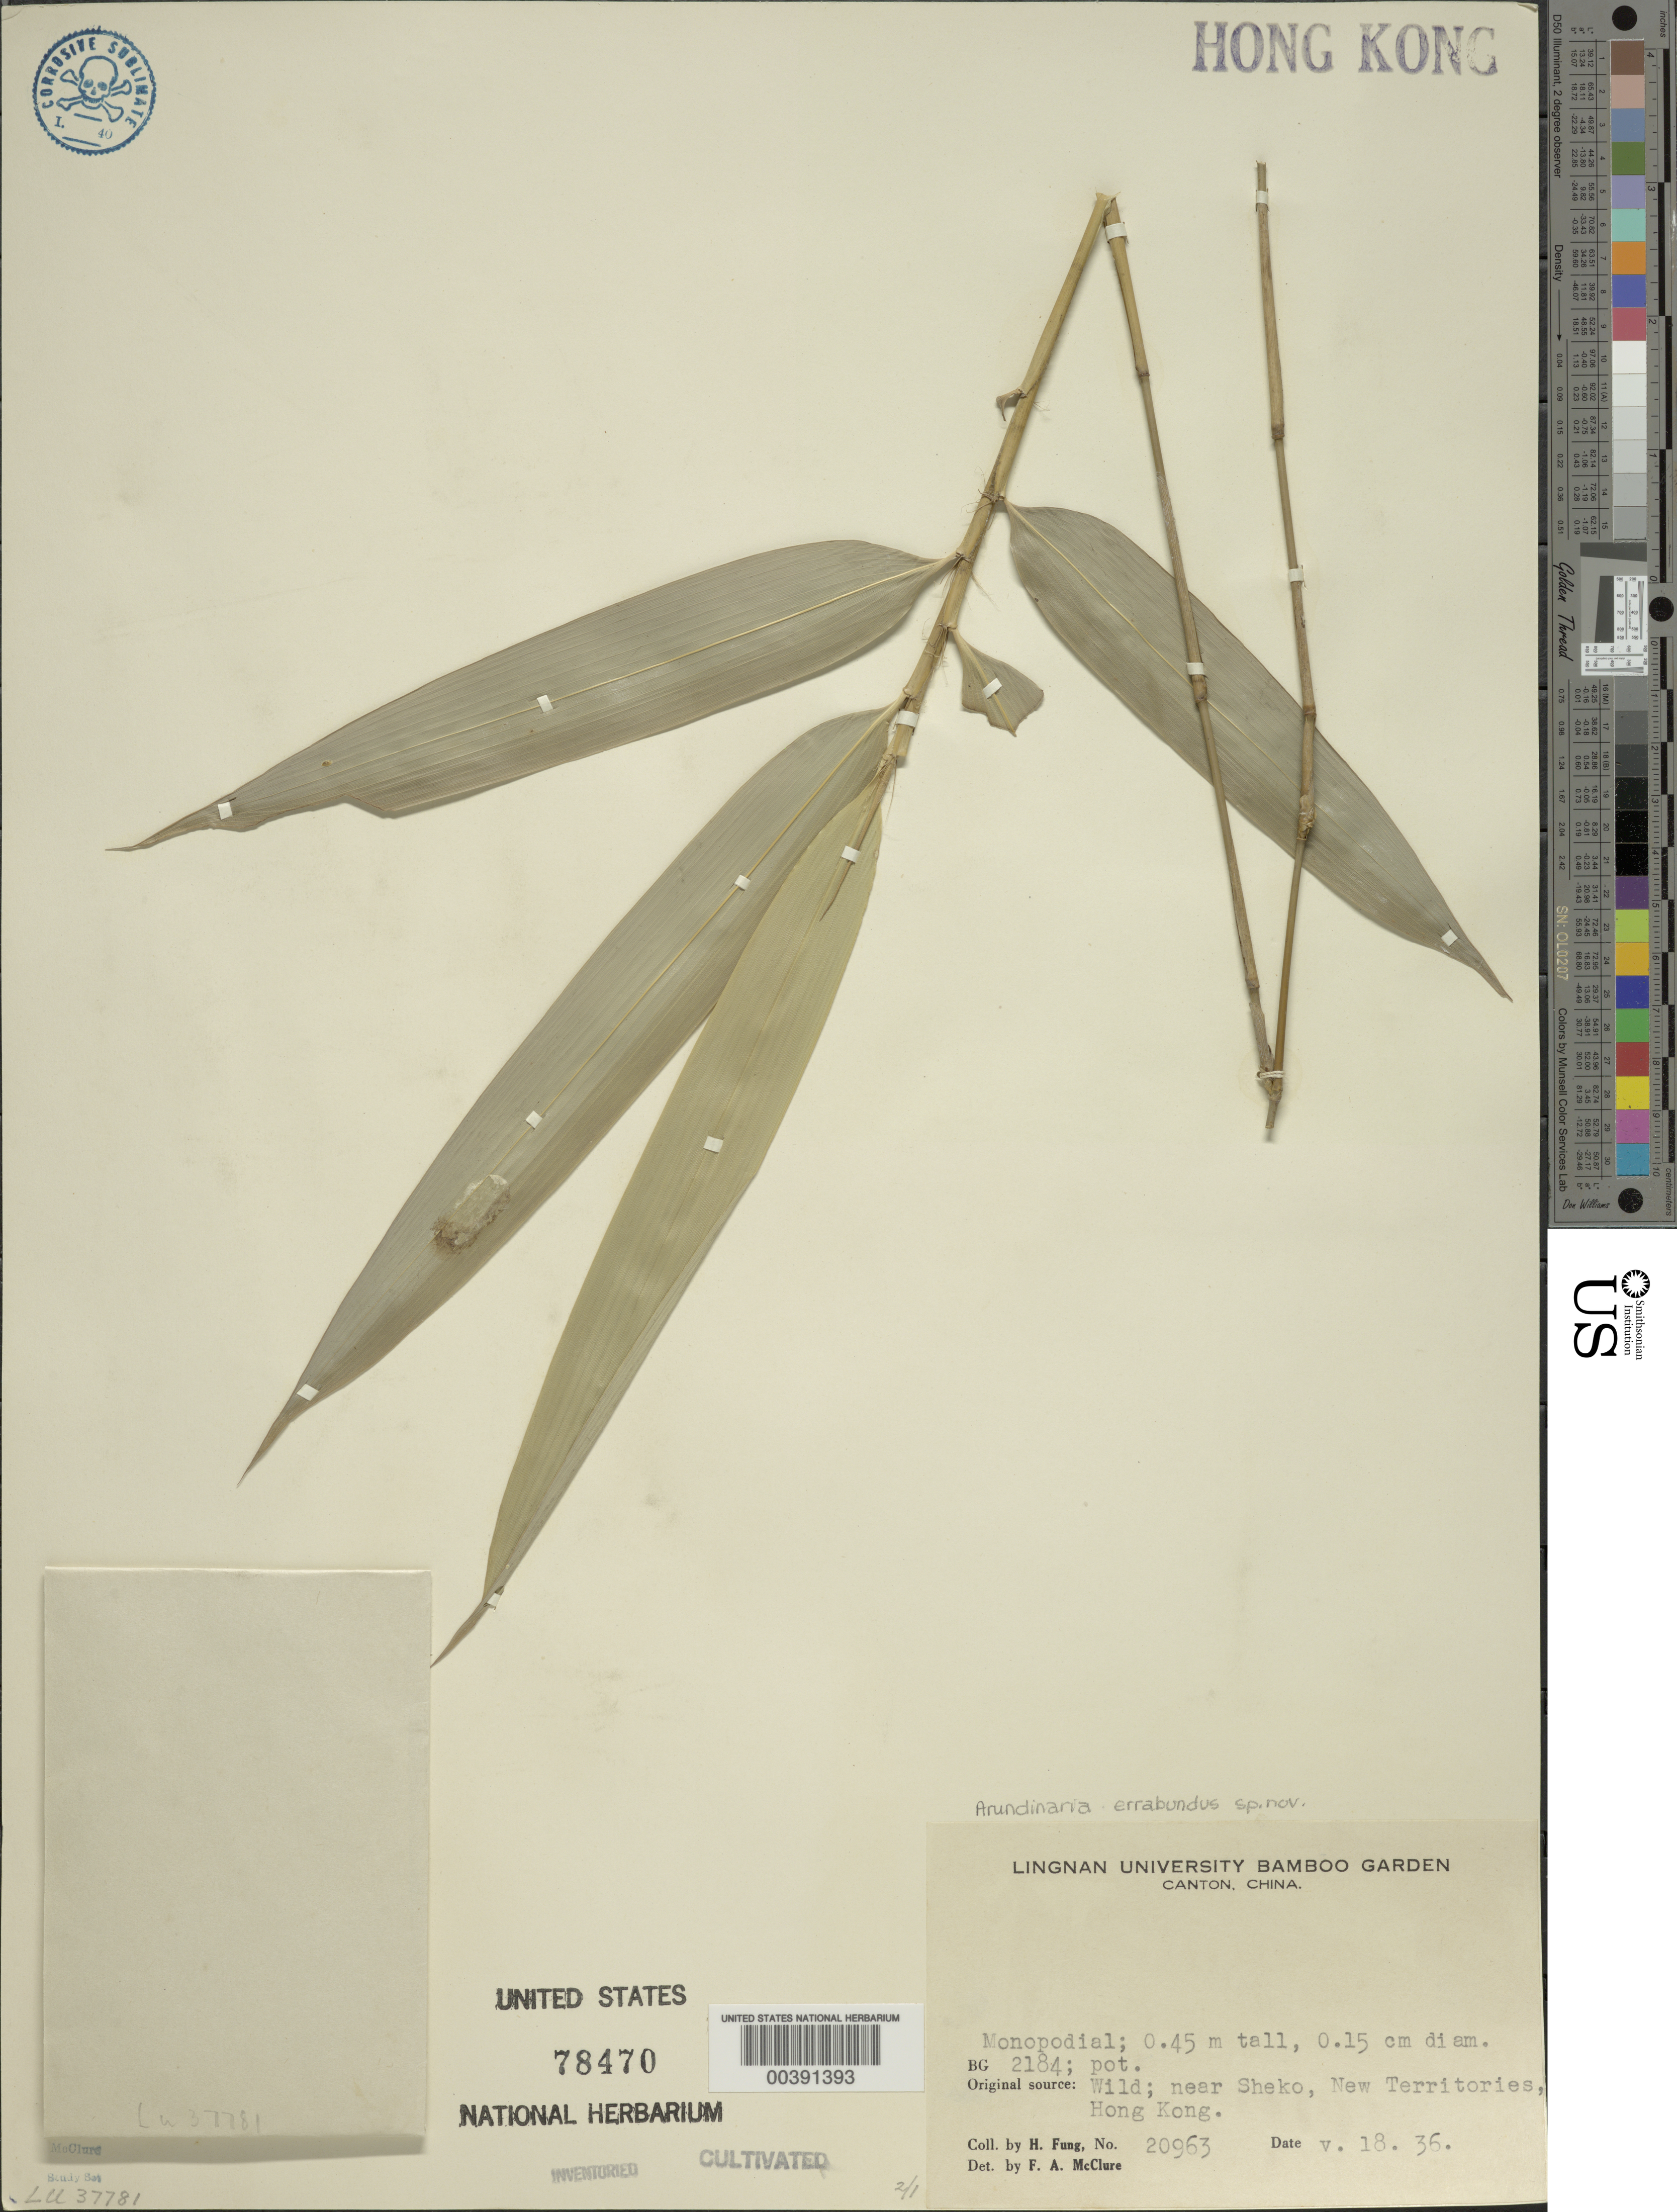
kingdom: Plantae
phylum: Tracheophyta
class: Liliopsida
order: Poales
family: Poaceae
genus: Arundinaria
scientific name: Arundinaria sp.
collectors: H. L. Fung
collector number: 20963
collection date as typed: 18 May 1936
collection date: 1936-05-18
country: China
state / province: Guangdong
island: Honam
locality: Lingnan University Bamboo Garden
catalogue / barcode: US 78470